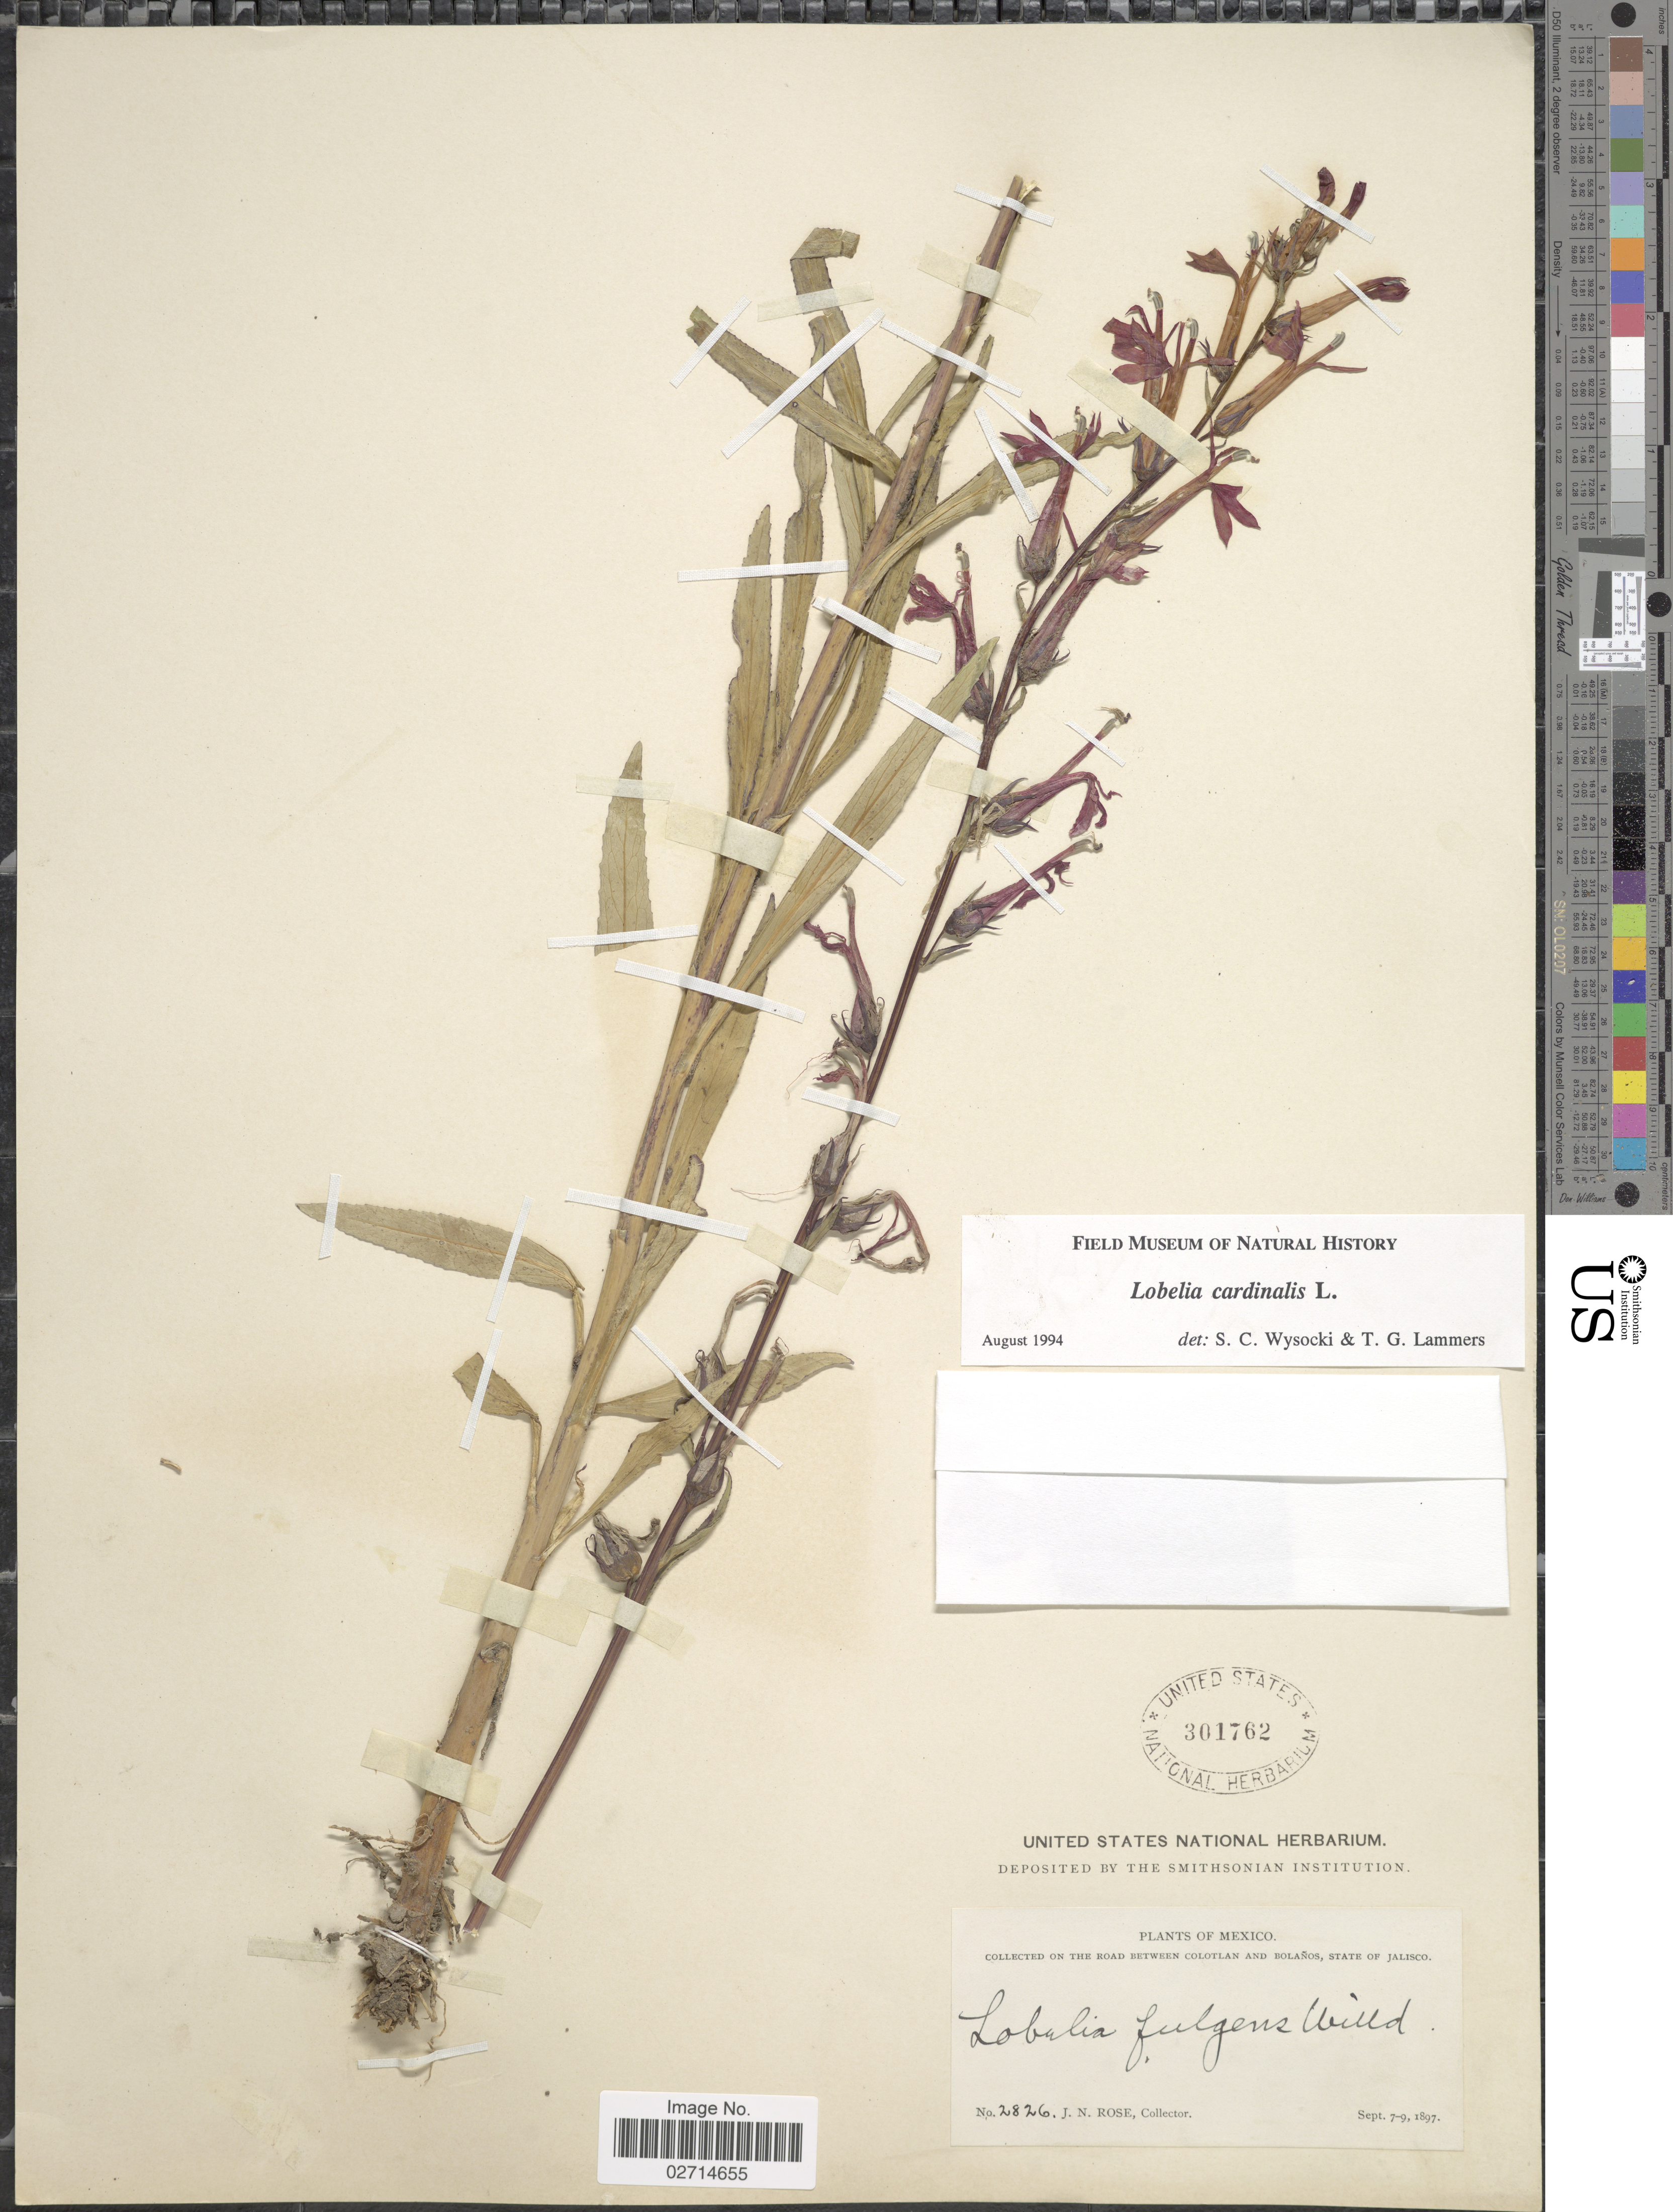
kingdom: Plantae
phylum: Tracheophyta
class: Magnoliopsida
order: Asterales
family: Campanulaceae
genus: Lobelia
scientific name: Lobelia cardinalis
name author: L.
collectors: J. N. Rose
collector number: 2826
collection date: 1897-09-07/1897-09-09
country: Mexico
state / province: Jalisco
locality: On the road between Colotlan and Bolaños.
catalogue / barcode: US 301762